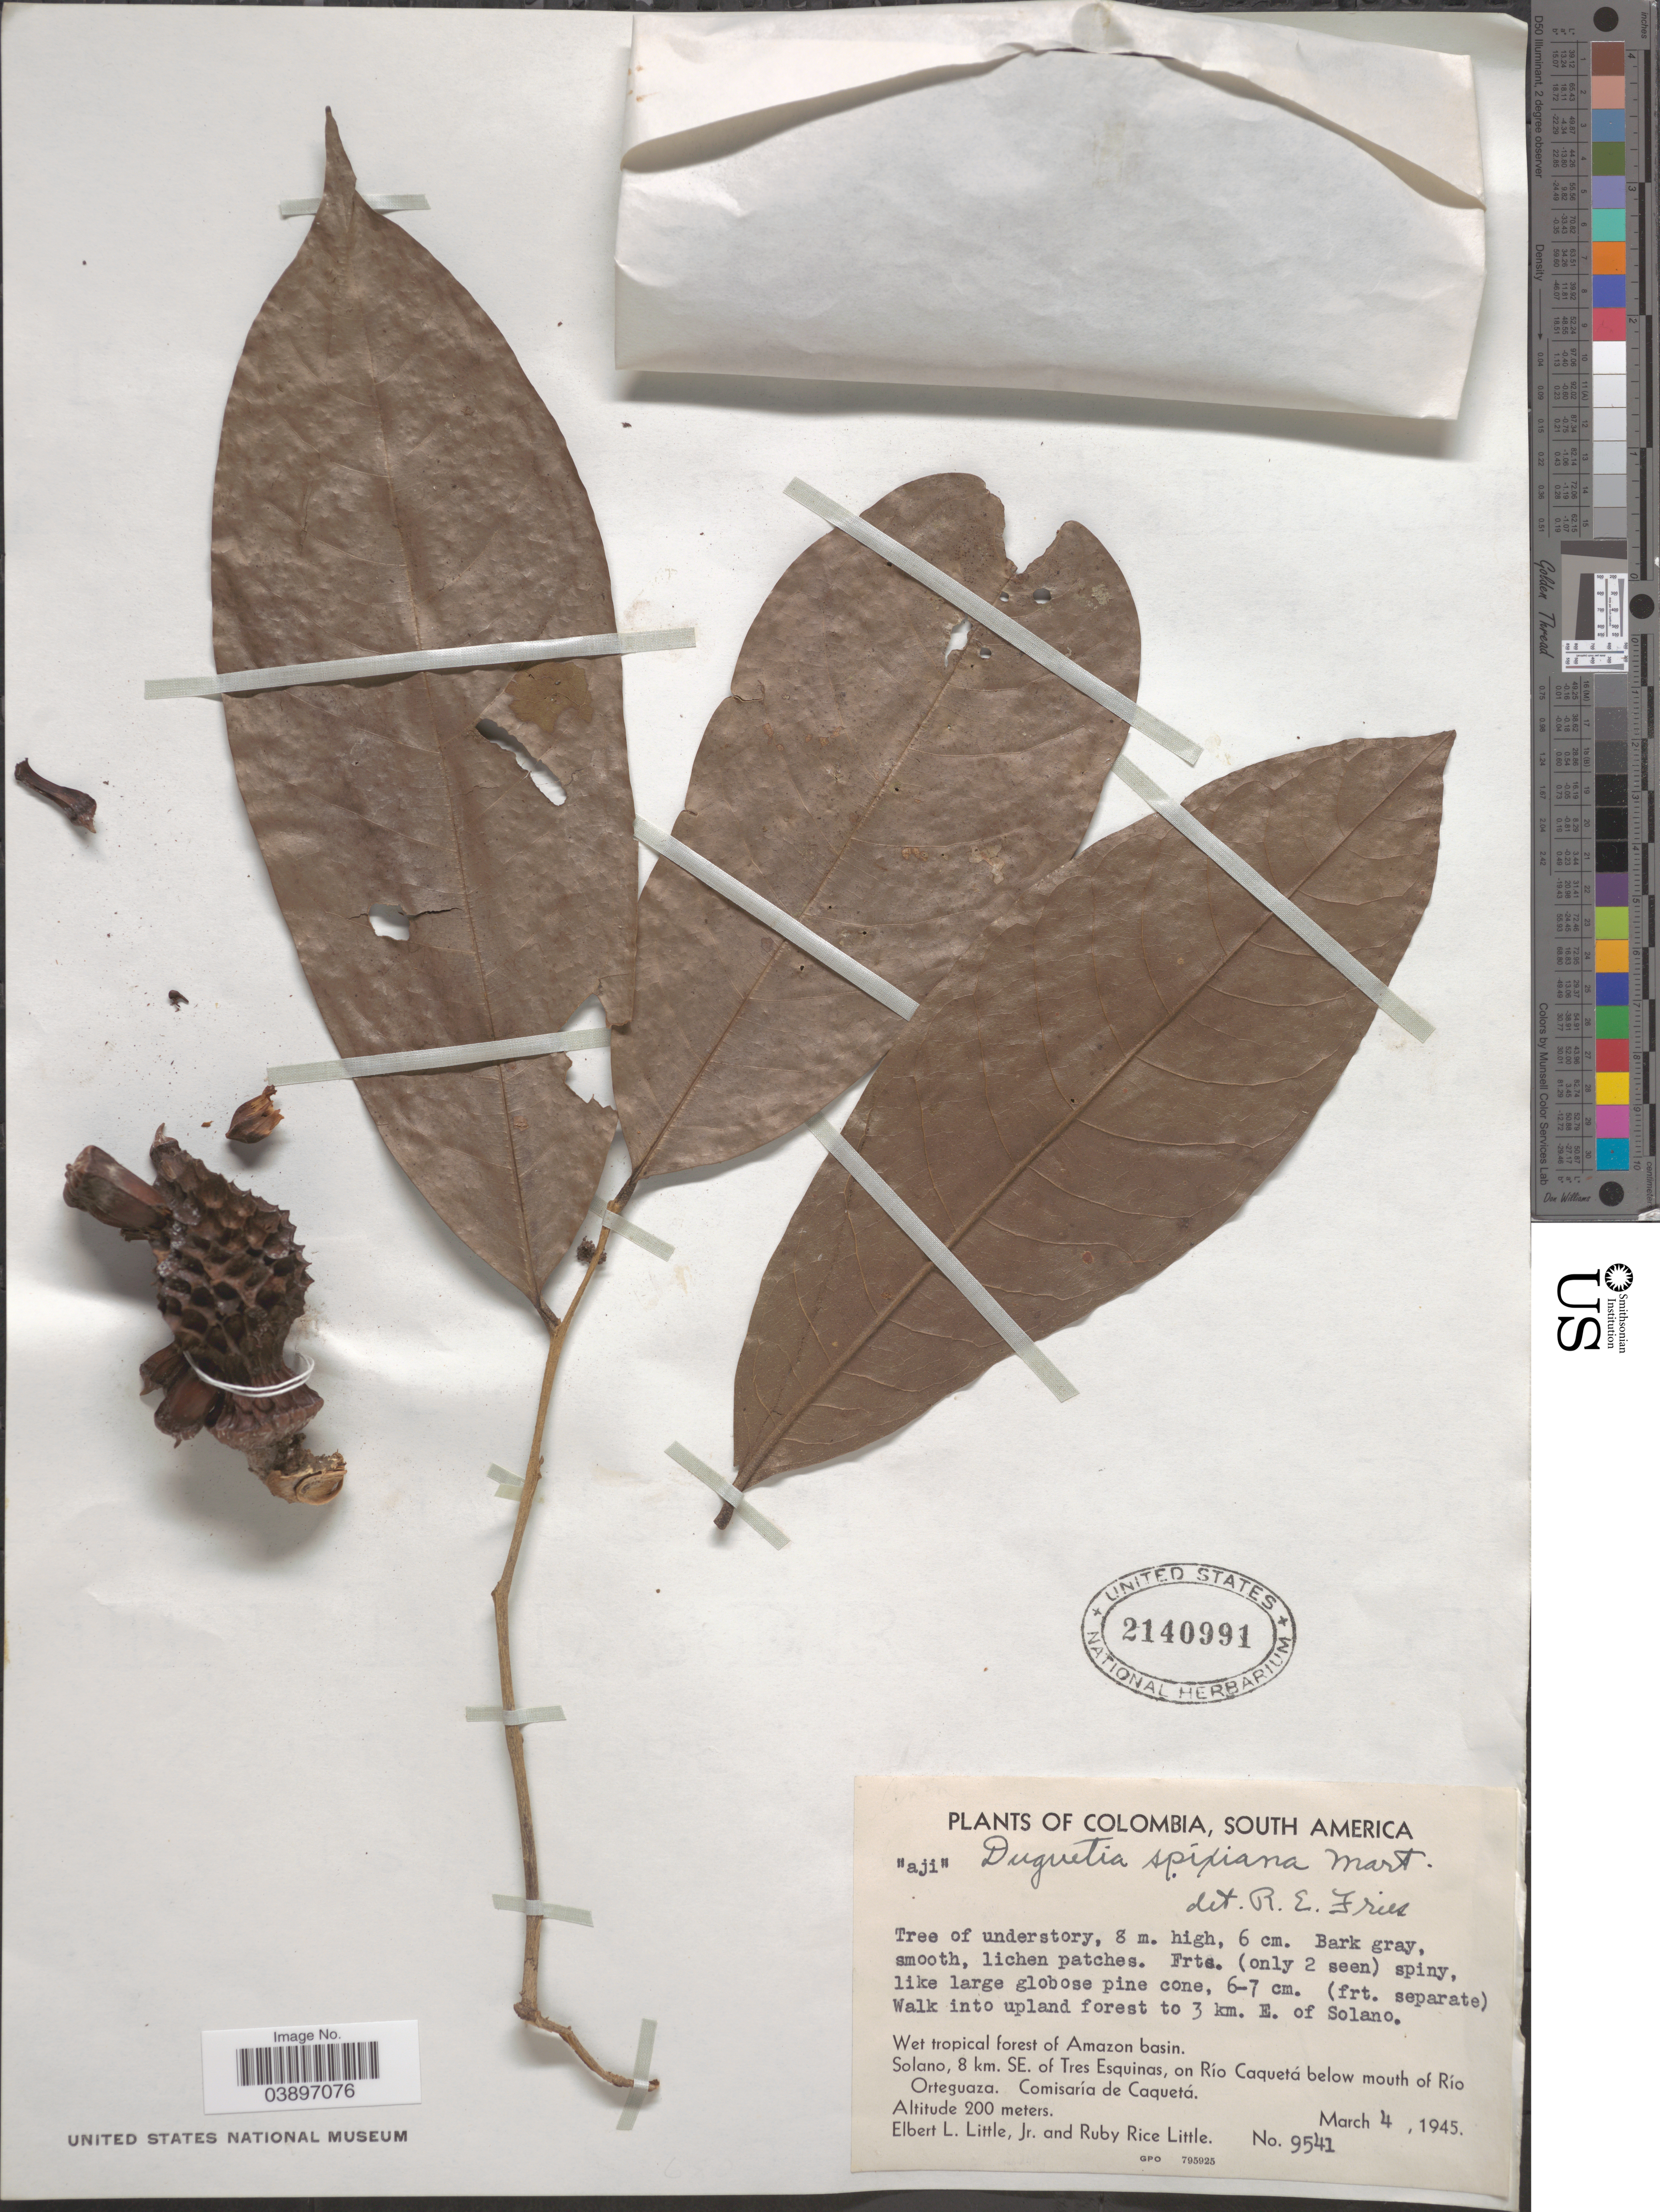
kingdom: Plantae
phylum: Tracheophyta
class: Magnoliopsida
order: Magnoliales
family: Annonaceae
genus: Duguetia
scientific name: Duguetia spixiana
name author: Mart.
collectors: E. L. Little & R. R. Little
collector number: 9541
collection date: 1945-03-04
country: Colombia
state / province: Caquetá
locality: Walk into upland forest to 3 km. E. of Solano. Wet tropical forest of Amazon basin. Solano, 8 km. SE. of Tres Esquinas, on Río Caquetá below mouth of Río Orteguaza. comisaría de Caquetá.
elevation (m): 200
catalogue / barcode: US 2140991